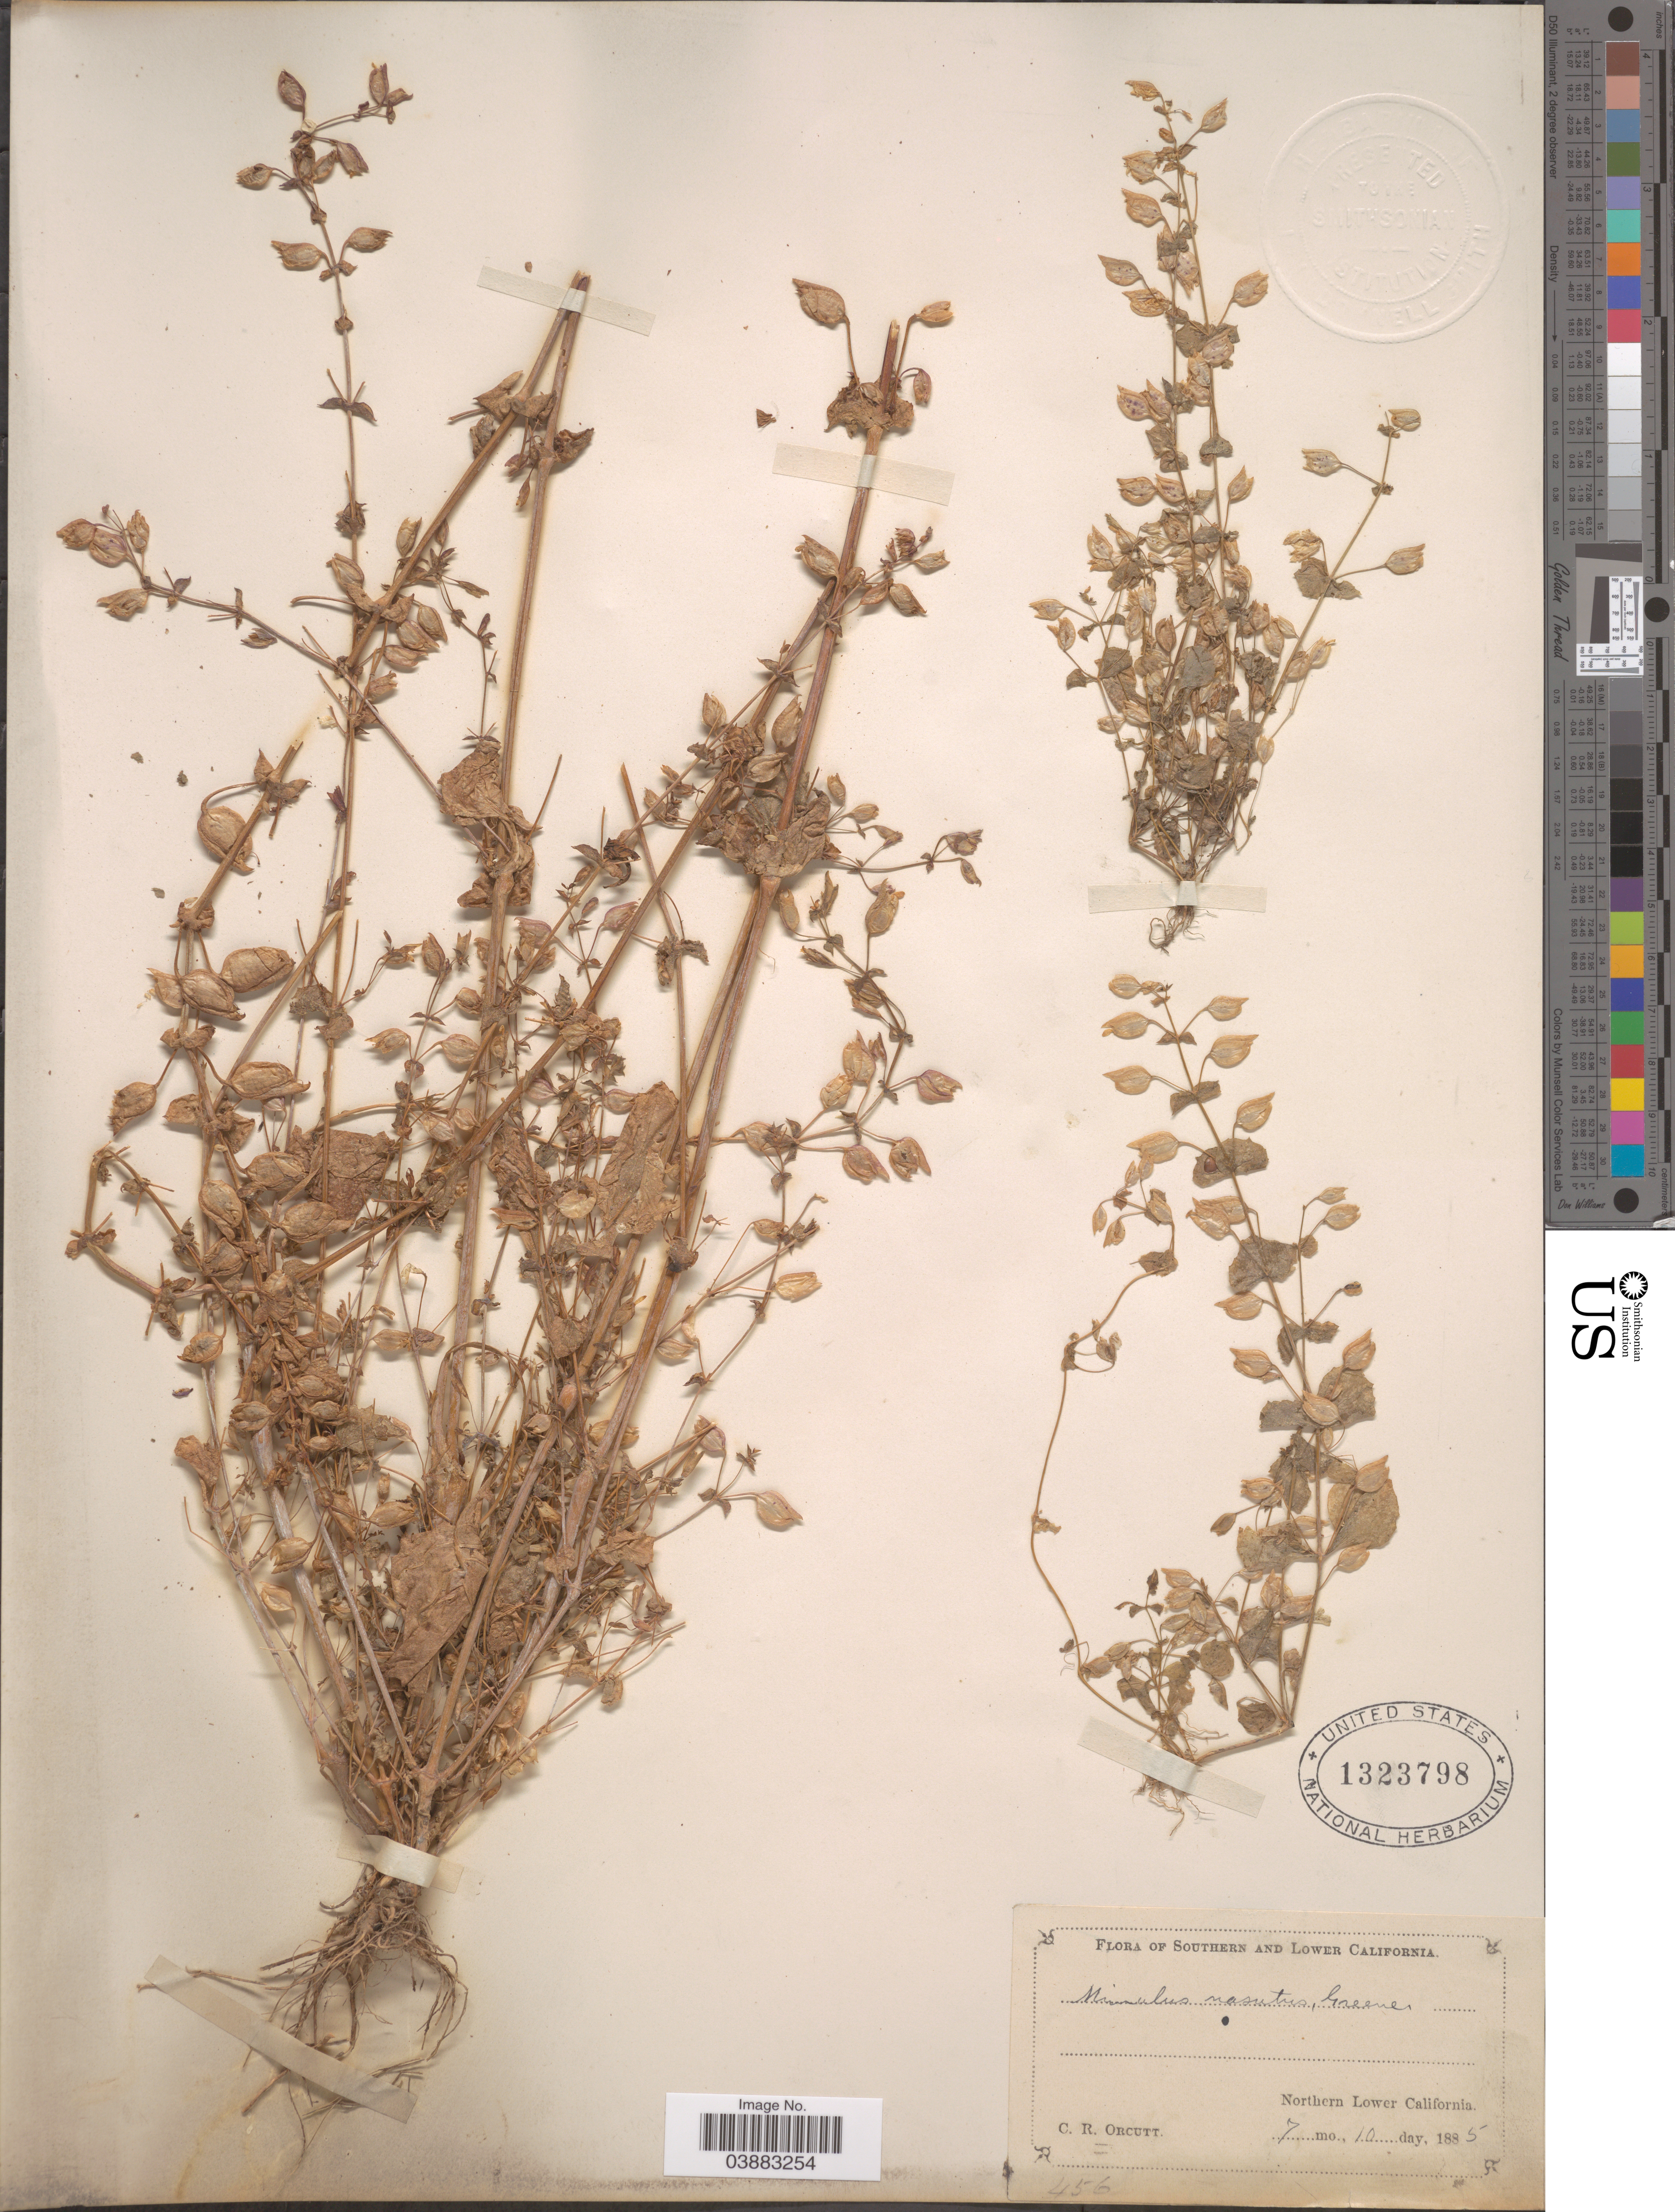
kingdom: Plantae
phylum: Tracheophyta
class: Magnoliopsida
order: Lamiales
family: Phrymaceae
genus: Mimulus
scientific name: Mimulus nasutus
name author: Greene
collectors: C. R. Orcutt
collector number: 456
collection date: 1885-07-10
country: Mexico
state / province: Baja California Norte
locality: Lower California. Northern Lower California.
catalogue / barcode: US 1323798